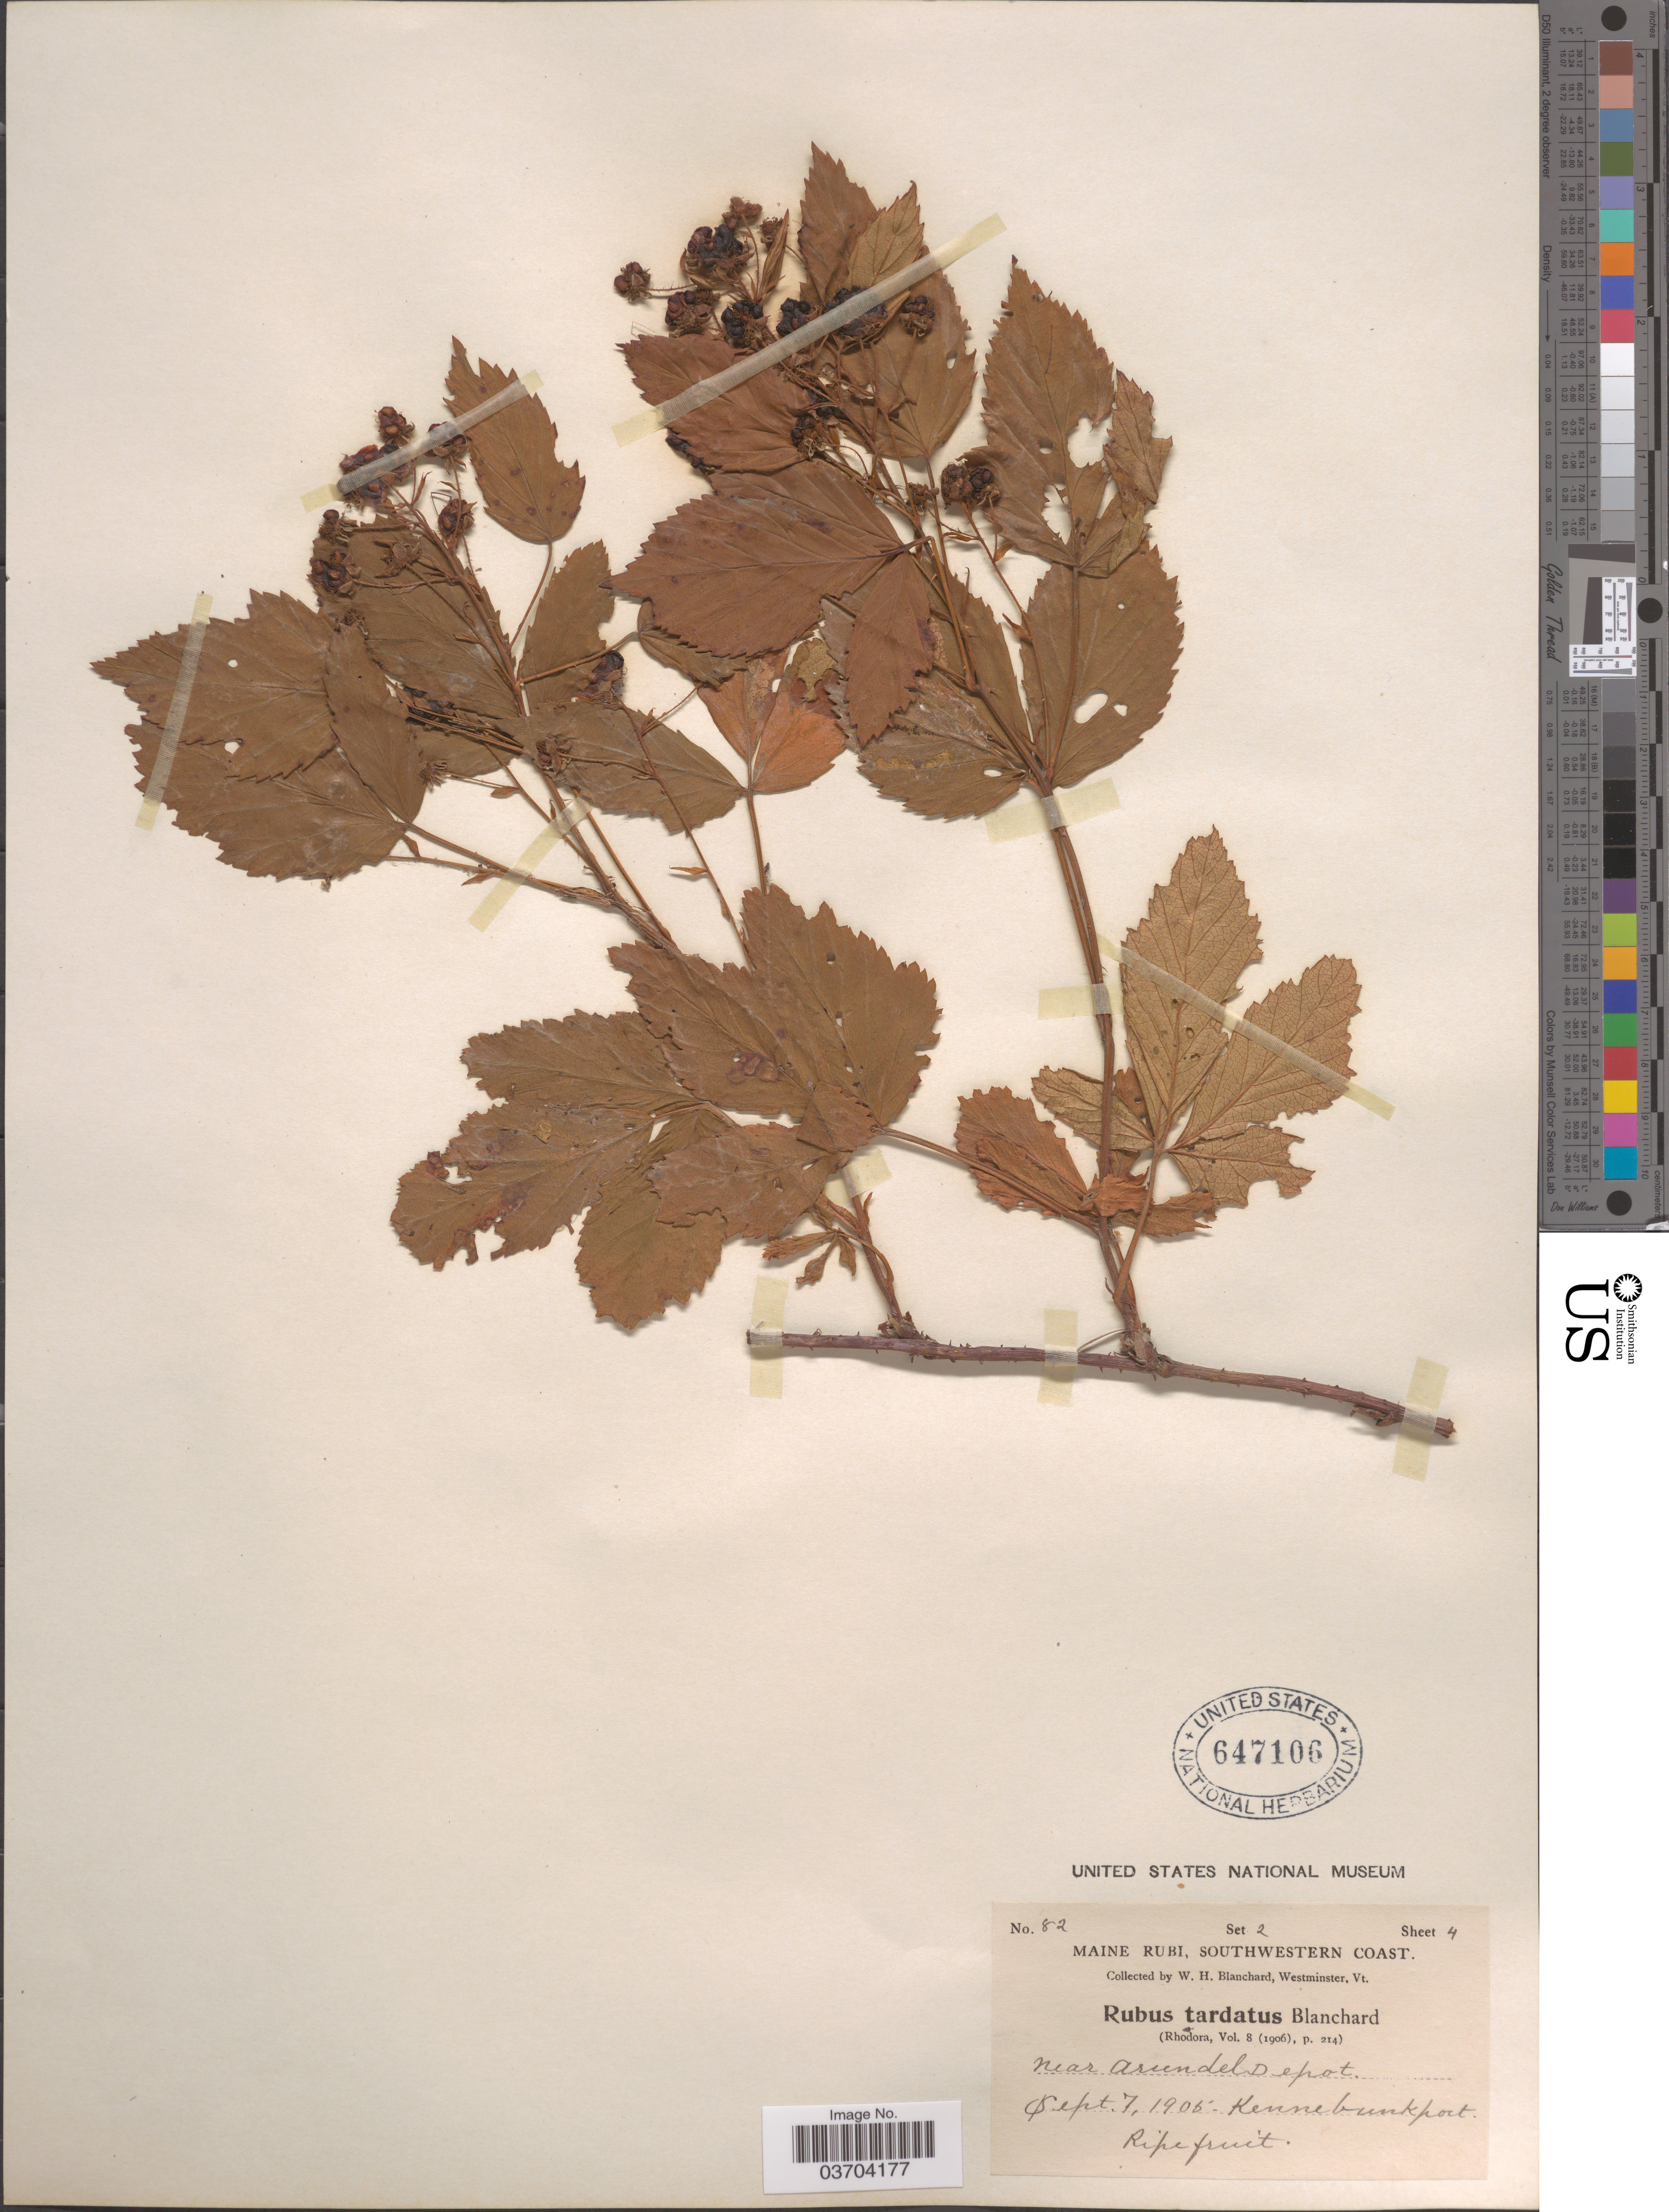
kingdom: Plantae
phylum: Tracheophyta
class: Magnoliopsida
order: Rosales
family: Rosaceae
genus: Rubus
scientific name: Rubus amicalis x R. nigricans Rydb. in Britton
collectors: W. H. Blanchard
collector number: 82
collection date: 1905-09-07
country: United States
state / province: Maine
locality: Southwestern Coast. Near Arundel Depot. Kennebunkport.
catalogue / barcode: US 647106